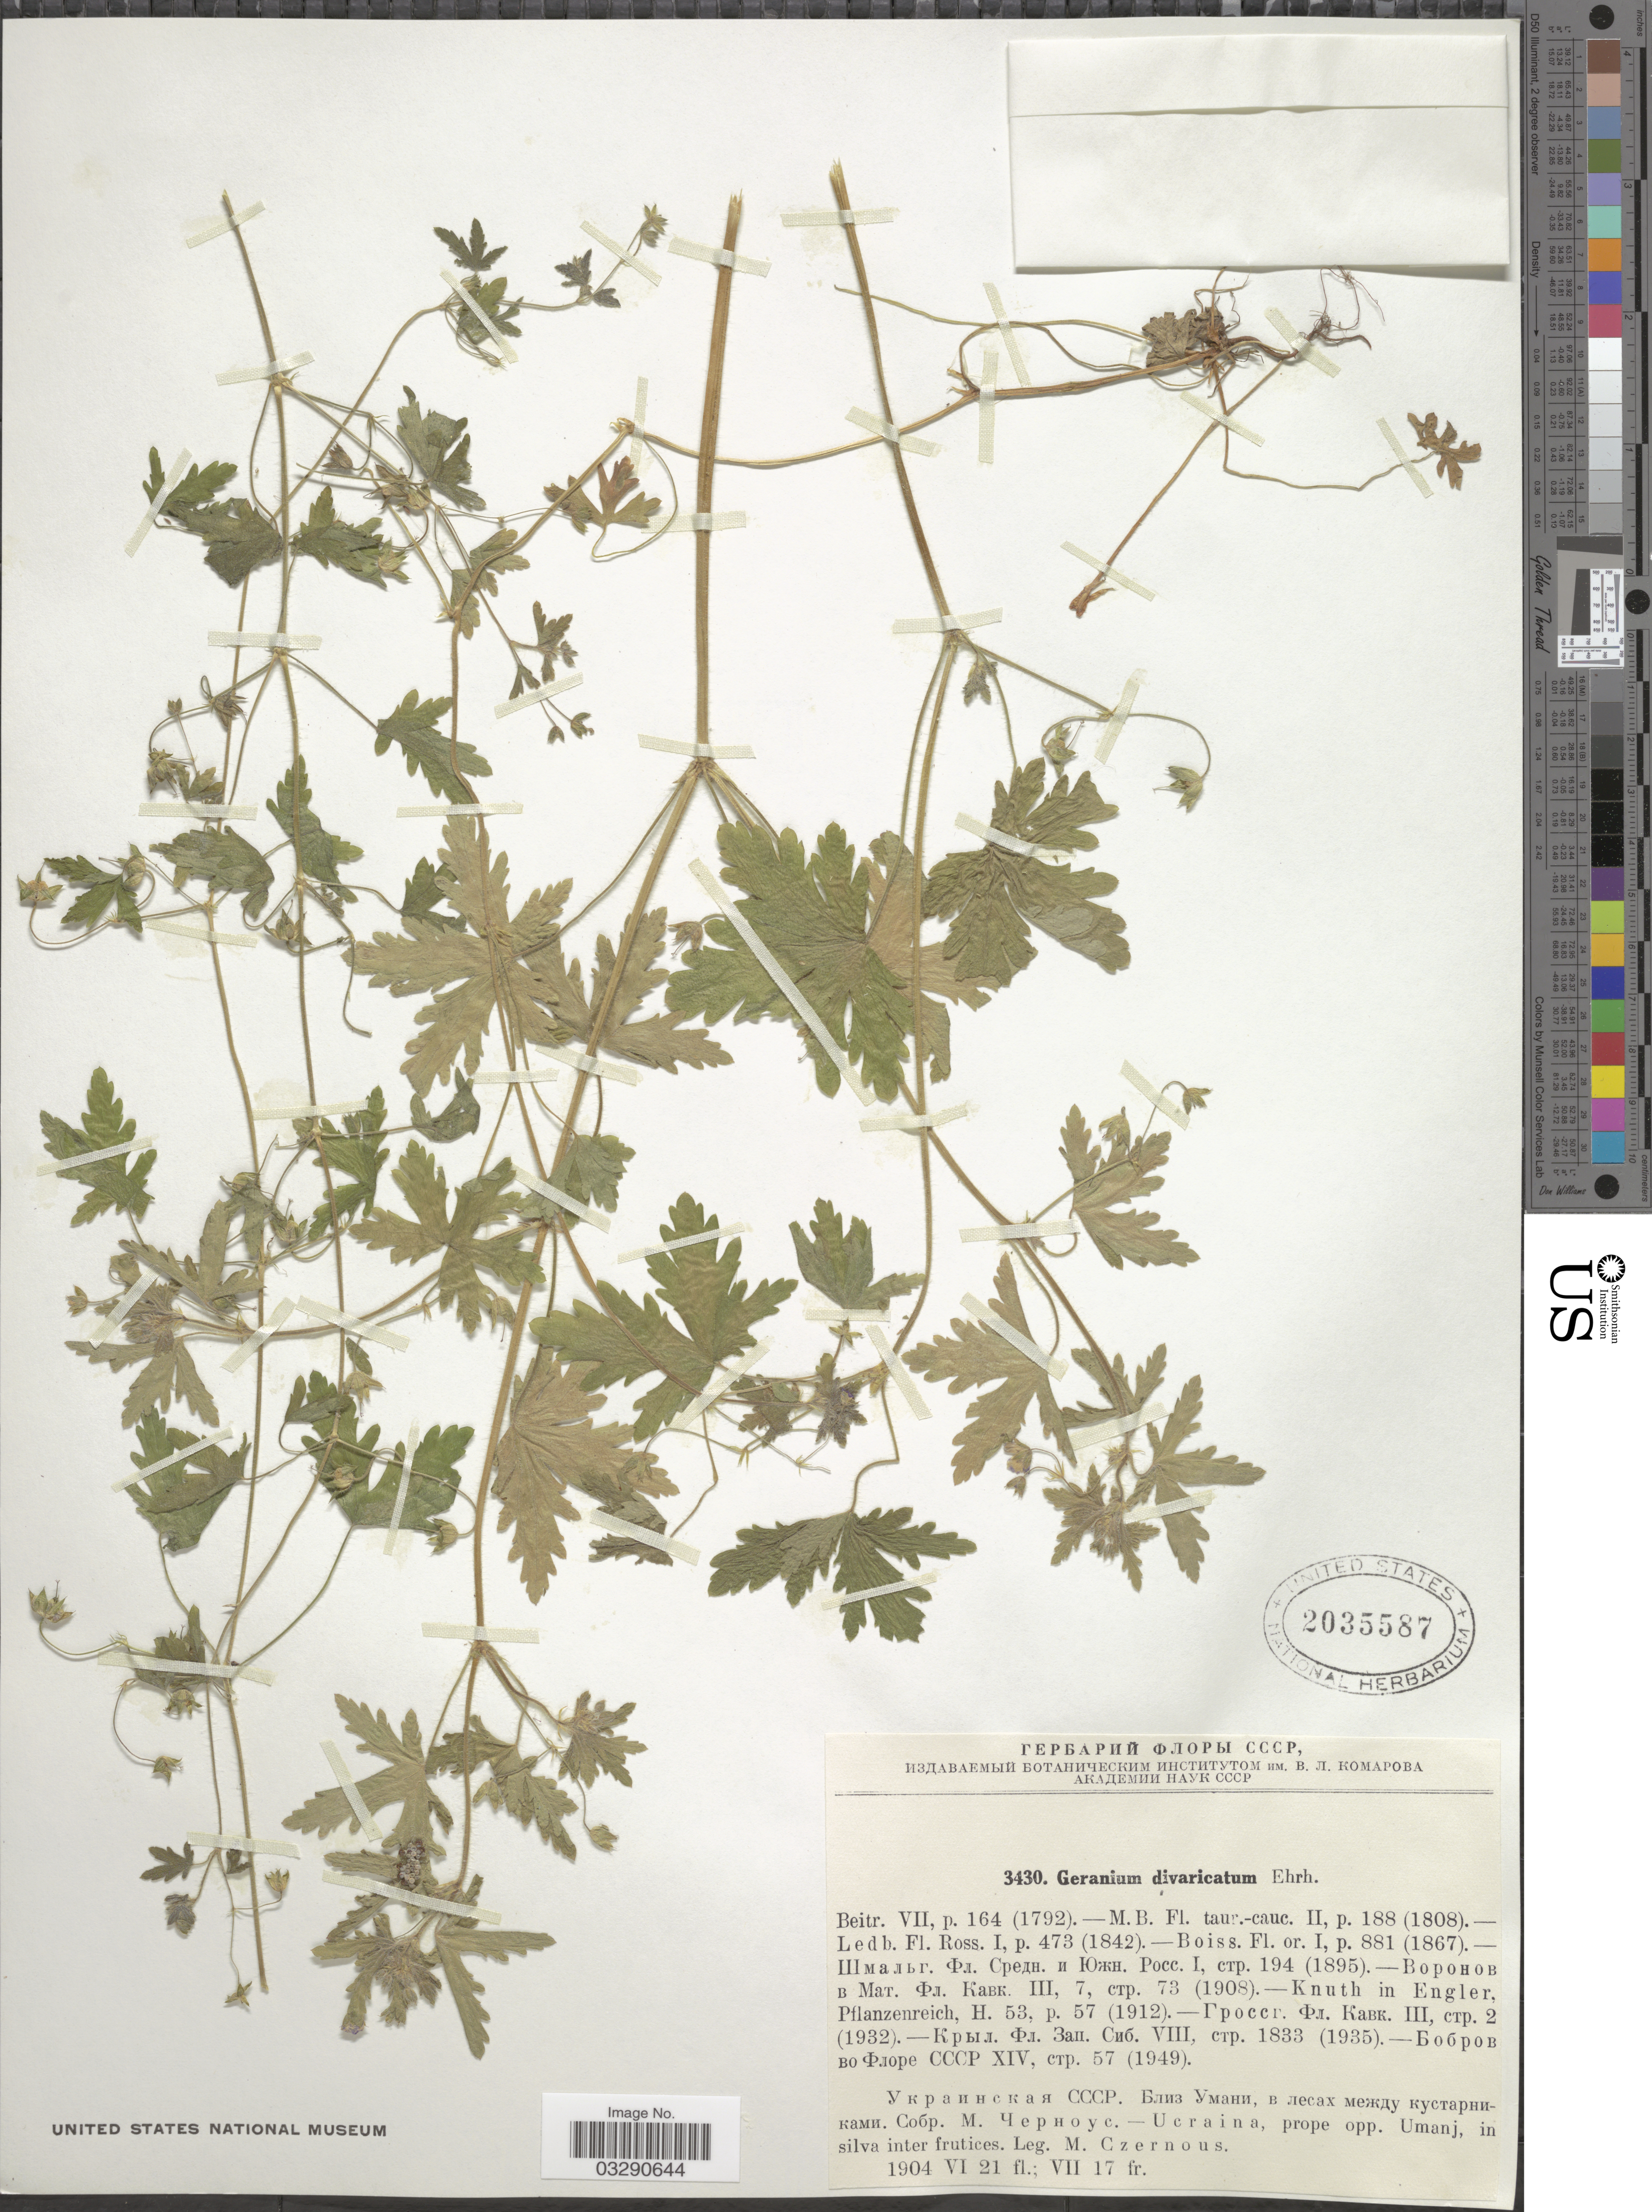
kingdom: Plantae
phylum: Tracheophyta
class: Magnoliopsida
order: Geraniales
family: Geraniaceae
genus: Geranium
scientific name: Geranium divaricatum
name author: Ehrh.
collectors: M. Czernous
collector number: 3430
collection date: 1904-06-21/1904-07-17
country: Ukraine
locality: Ucraina, prope opp. Umanj.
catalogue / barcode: US 2035587